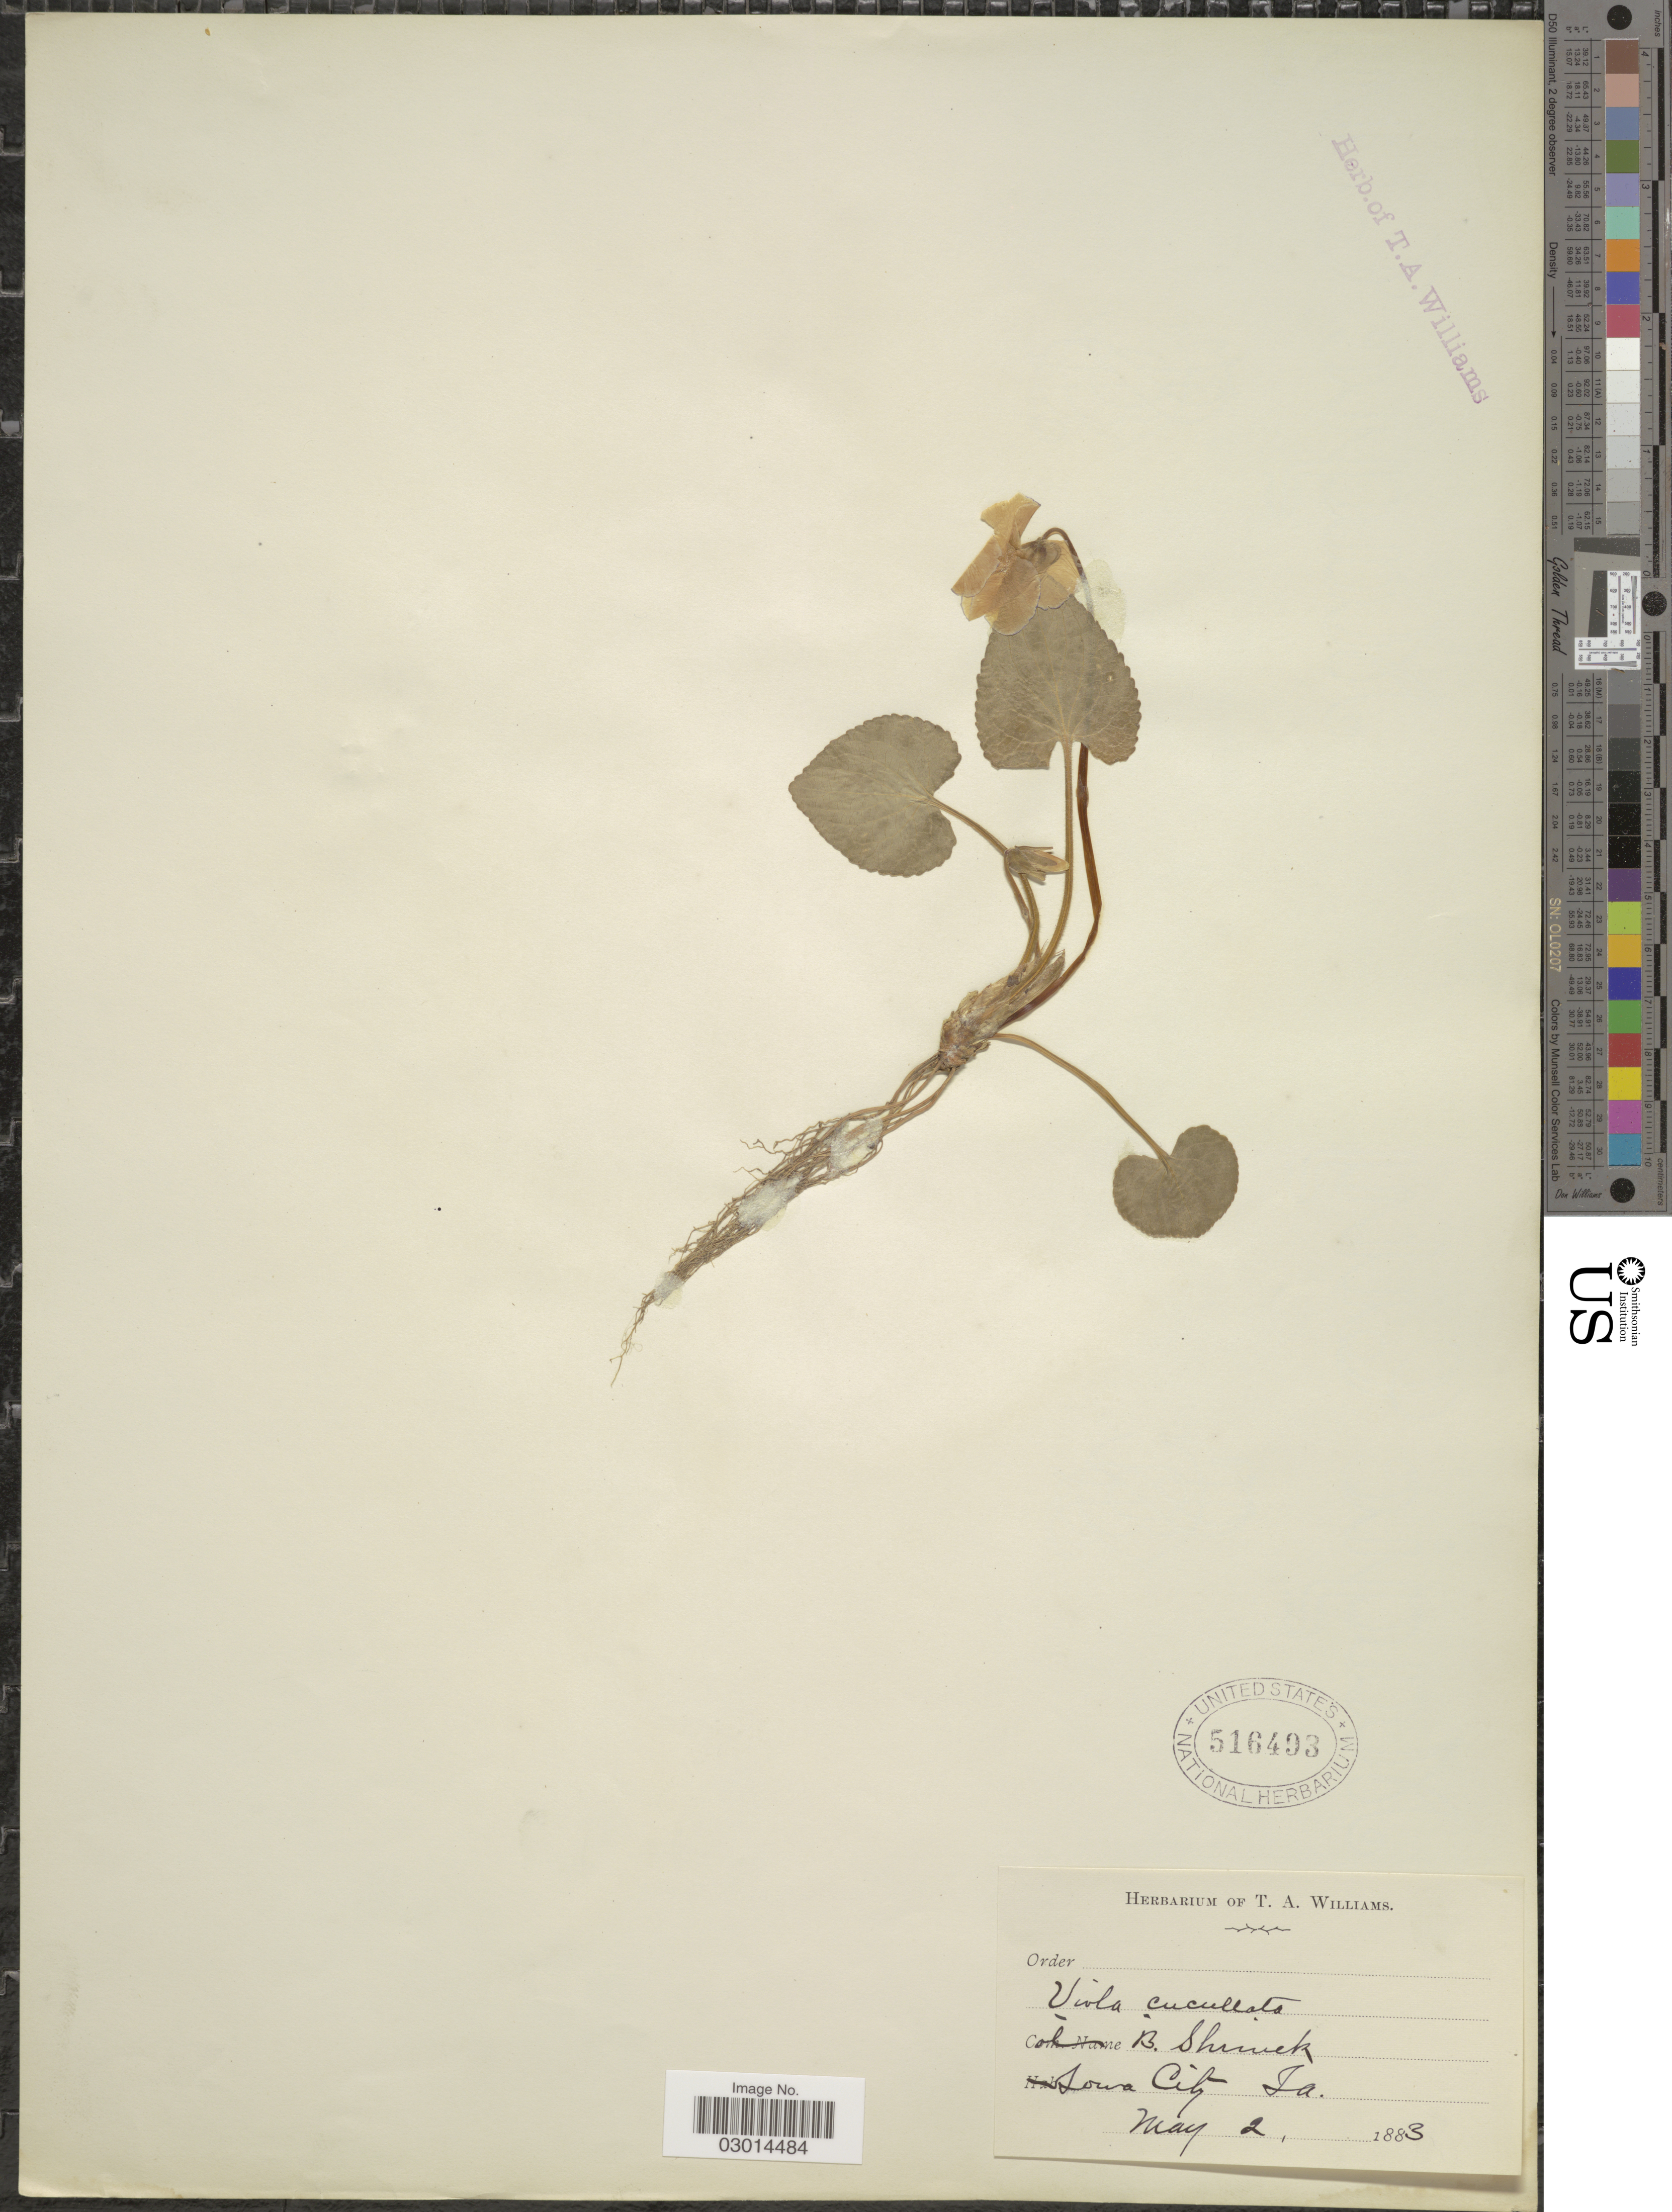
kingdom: Plantae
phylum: Tracheophyta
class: Magnoliopsida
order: Malpighiales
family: Violaceae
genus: Viola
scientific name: Viola cucullata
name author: Aiton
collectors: B. Shinick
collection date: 1883-05-02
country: United States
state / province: Indiana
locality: Iowa City.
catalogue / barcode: US 516493